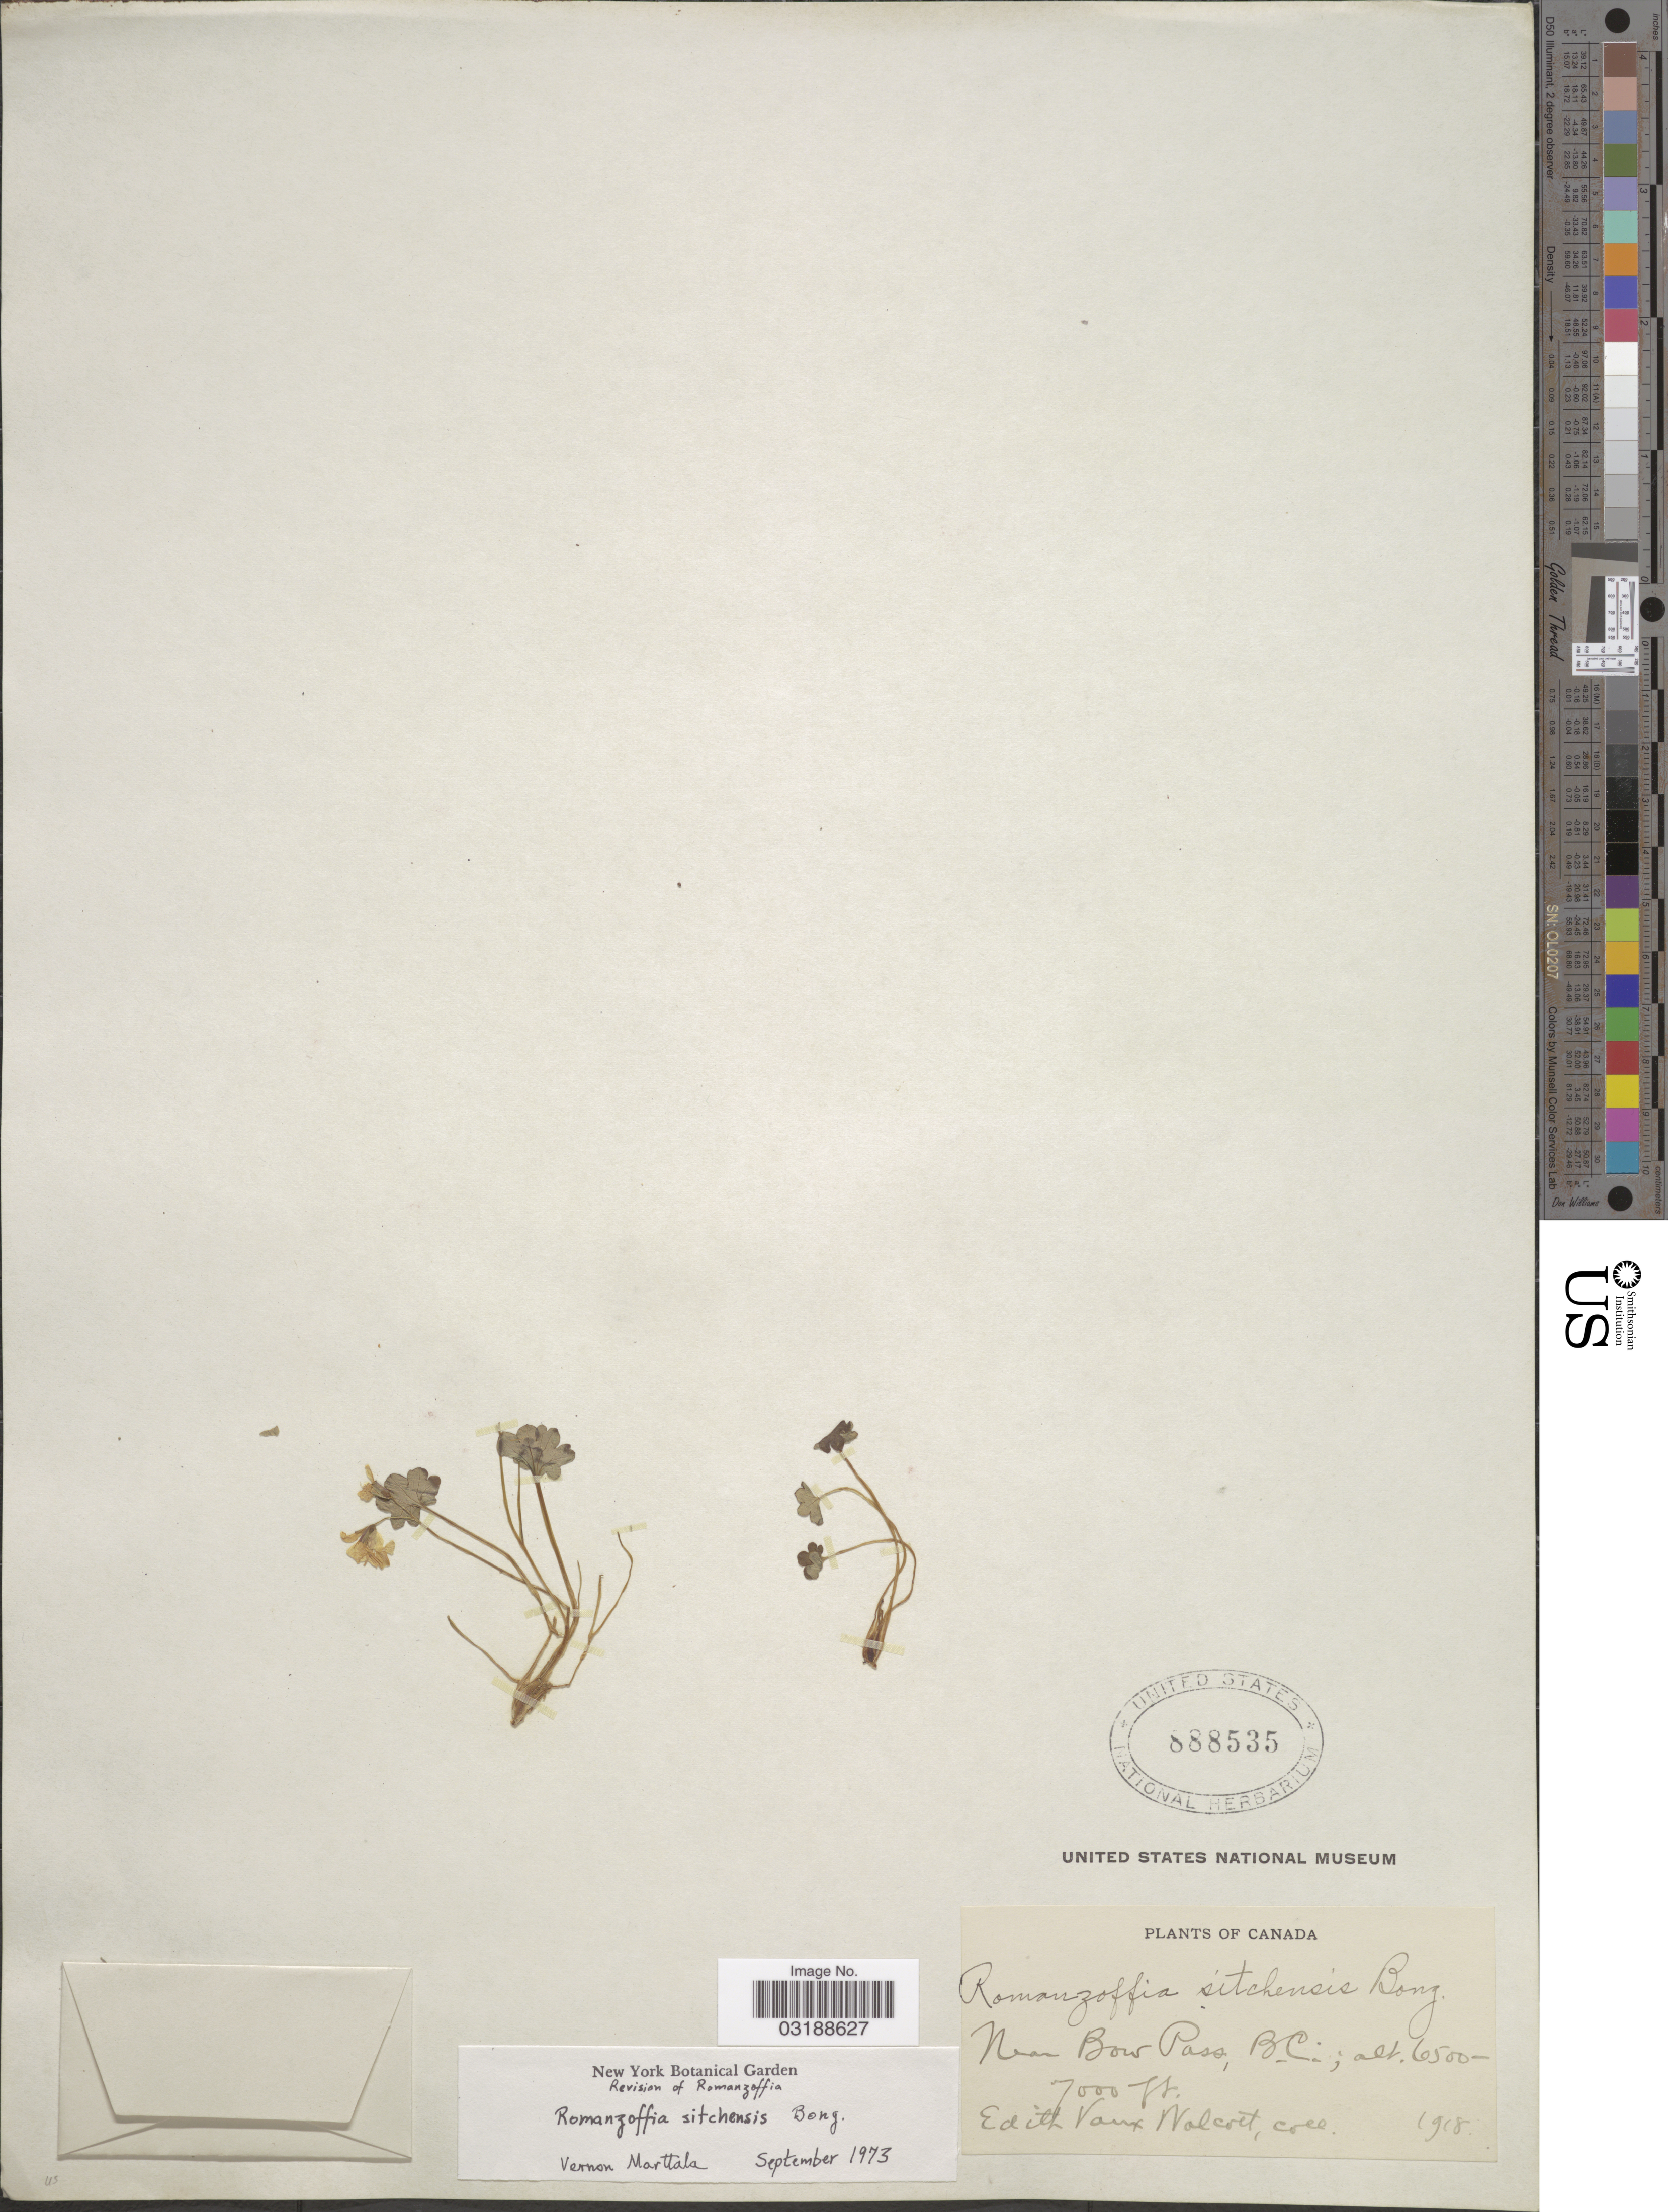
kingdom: Plantae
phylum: Tracheophyta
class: Magnoliopsida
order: Boraginales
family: Hydrophyllaceae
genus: Romanzoffia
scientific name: Romanzoffia sitchensis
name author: Bong.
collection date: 1918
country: Canada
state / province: British Columbia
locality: Near Bow Pass.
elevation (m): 1981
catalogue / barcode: US 888535